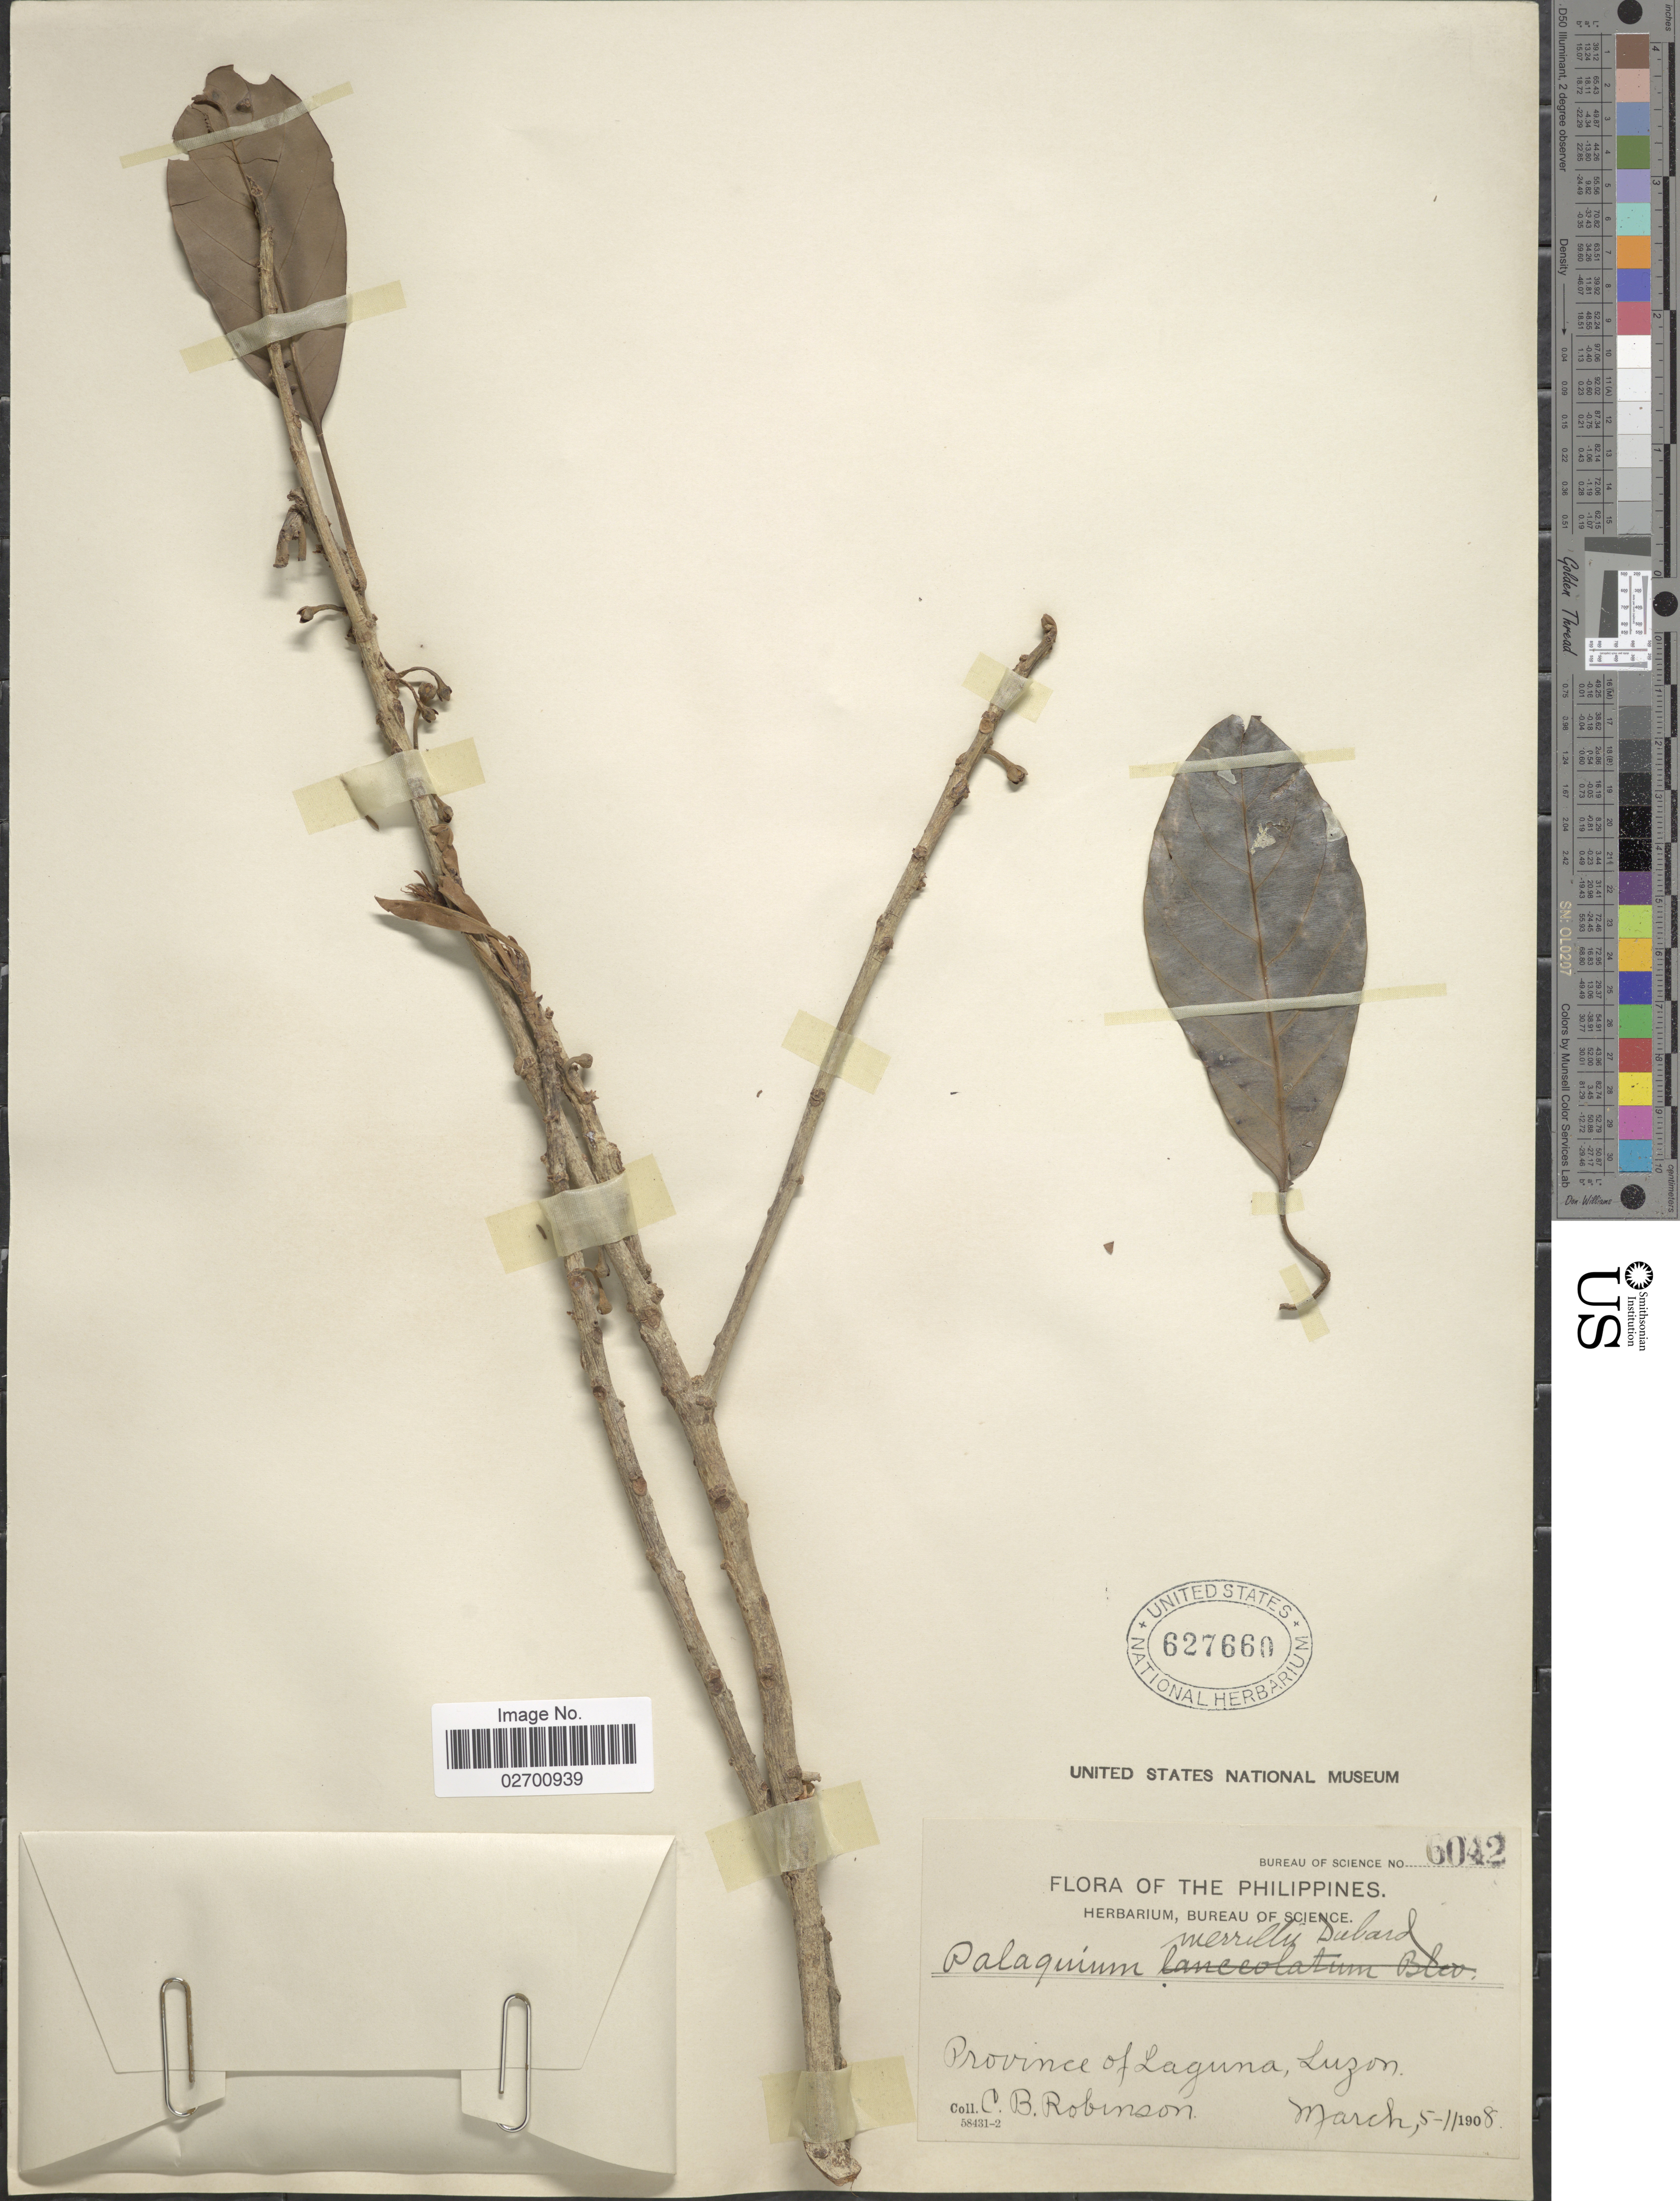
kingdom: Plantae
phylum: Tracheophyta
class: Magnoliopsida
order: Ericales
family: Sapotaceae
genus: Palaquium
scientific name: Palaquium merrillii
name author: Dubard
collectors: C. Robinson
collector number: Bureau of Science 6042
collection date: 1908-03-05/1908-03-11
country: Philippines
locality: Province of Laguna, Luzon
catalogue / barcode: US 627660